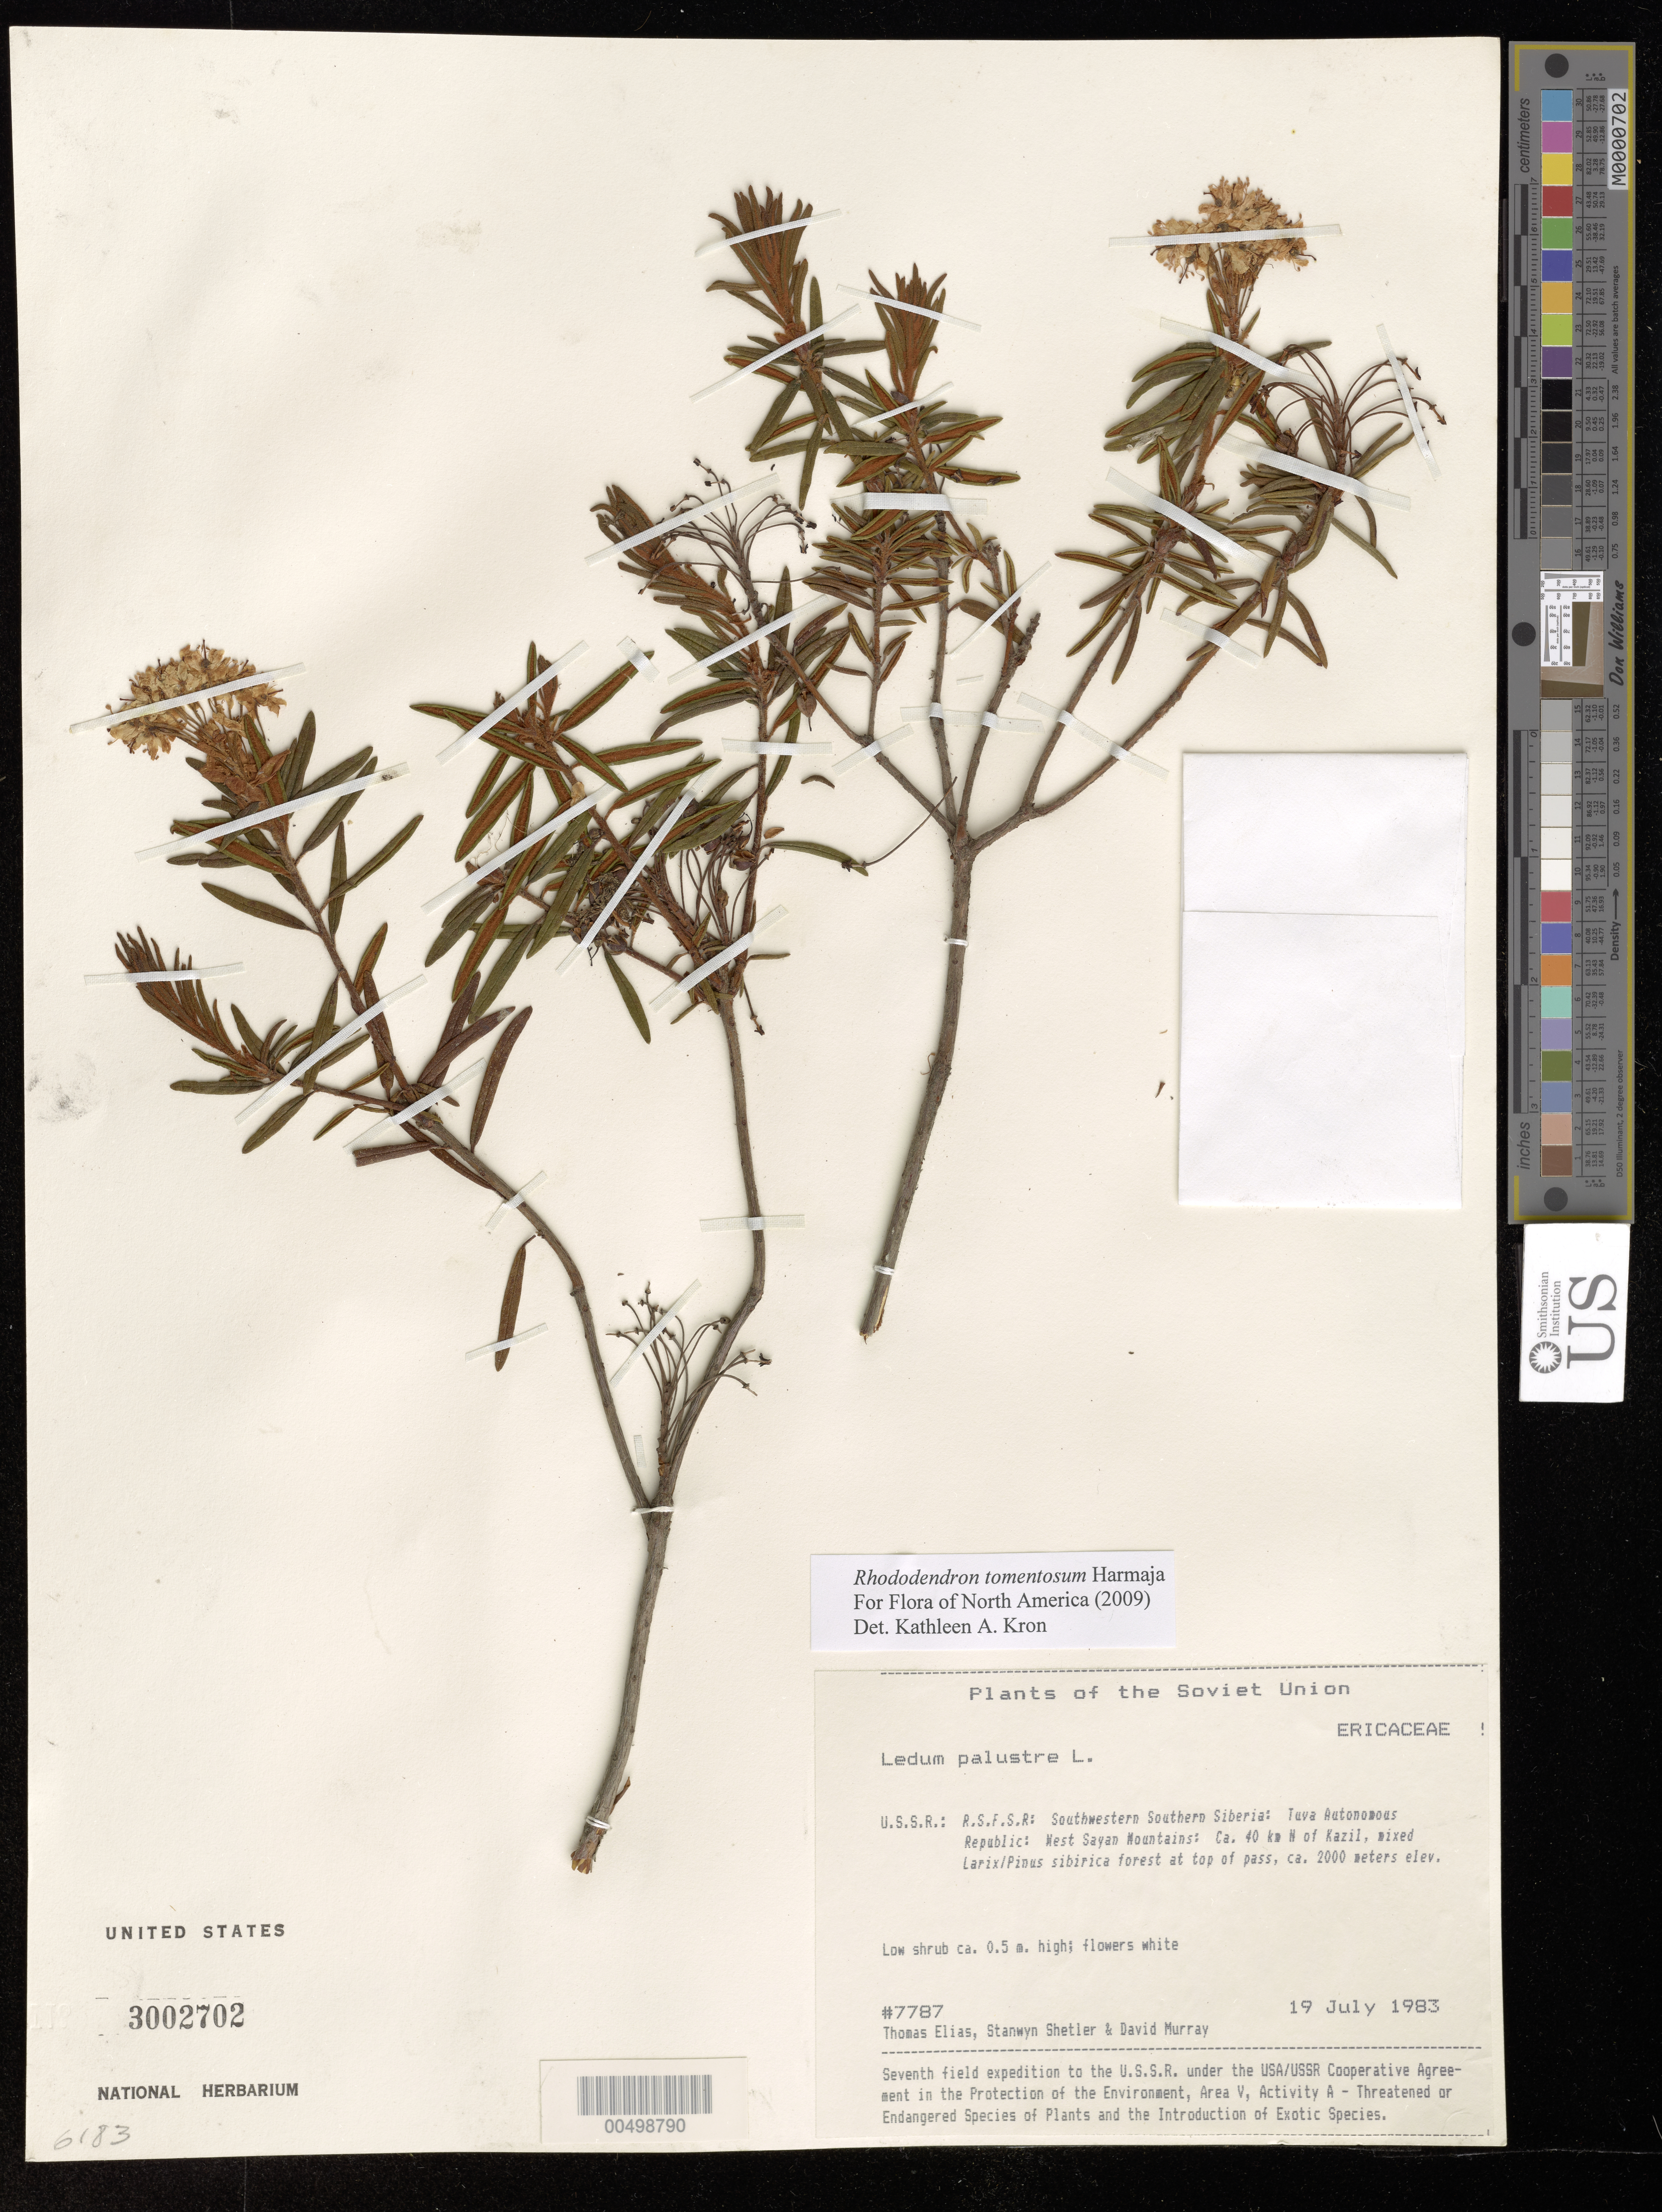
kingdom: Plantae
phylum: Tracheophyta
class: Magnoliopsida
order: Ericales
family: Ericaceae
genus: Rhododendron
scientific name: Rhododendron tomentosum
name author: Harmaja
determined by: Kron, K. A.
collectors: T. Elias, S. Shetler & D. F. Murray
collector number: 7787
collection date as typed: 19 Jul 1983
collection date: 1983-07-19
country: Russian Federation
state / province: Tuva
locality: West Sayan Mountains, ca. 40 km N of Kazil [Kyzyl]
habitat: mixed Larix/Pinus sibirica forest at top of pass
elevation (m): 2000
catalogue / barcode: US 3002702